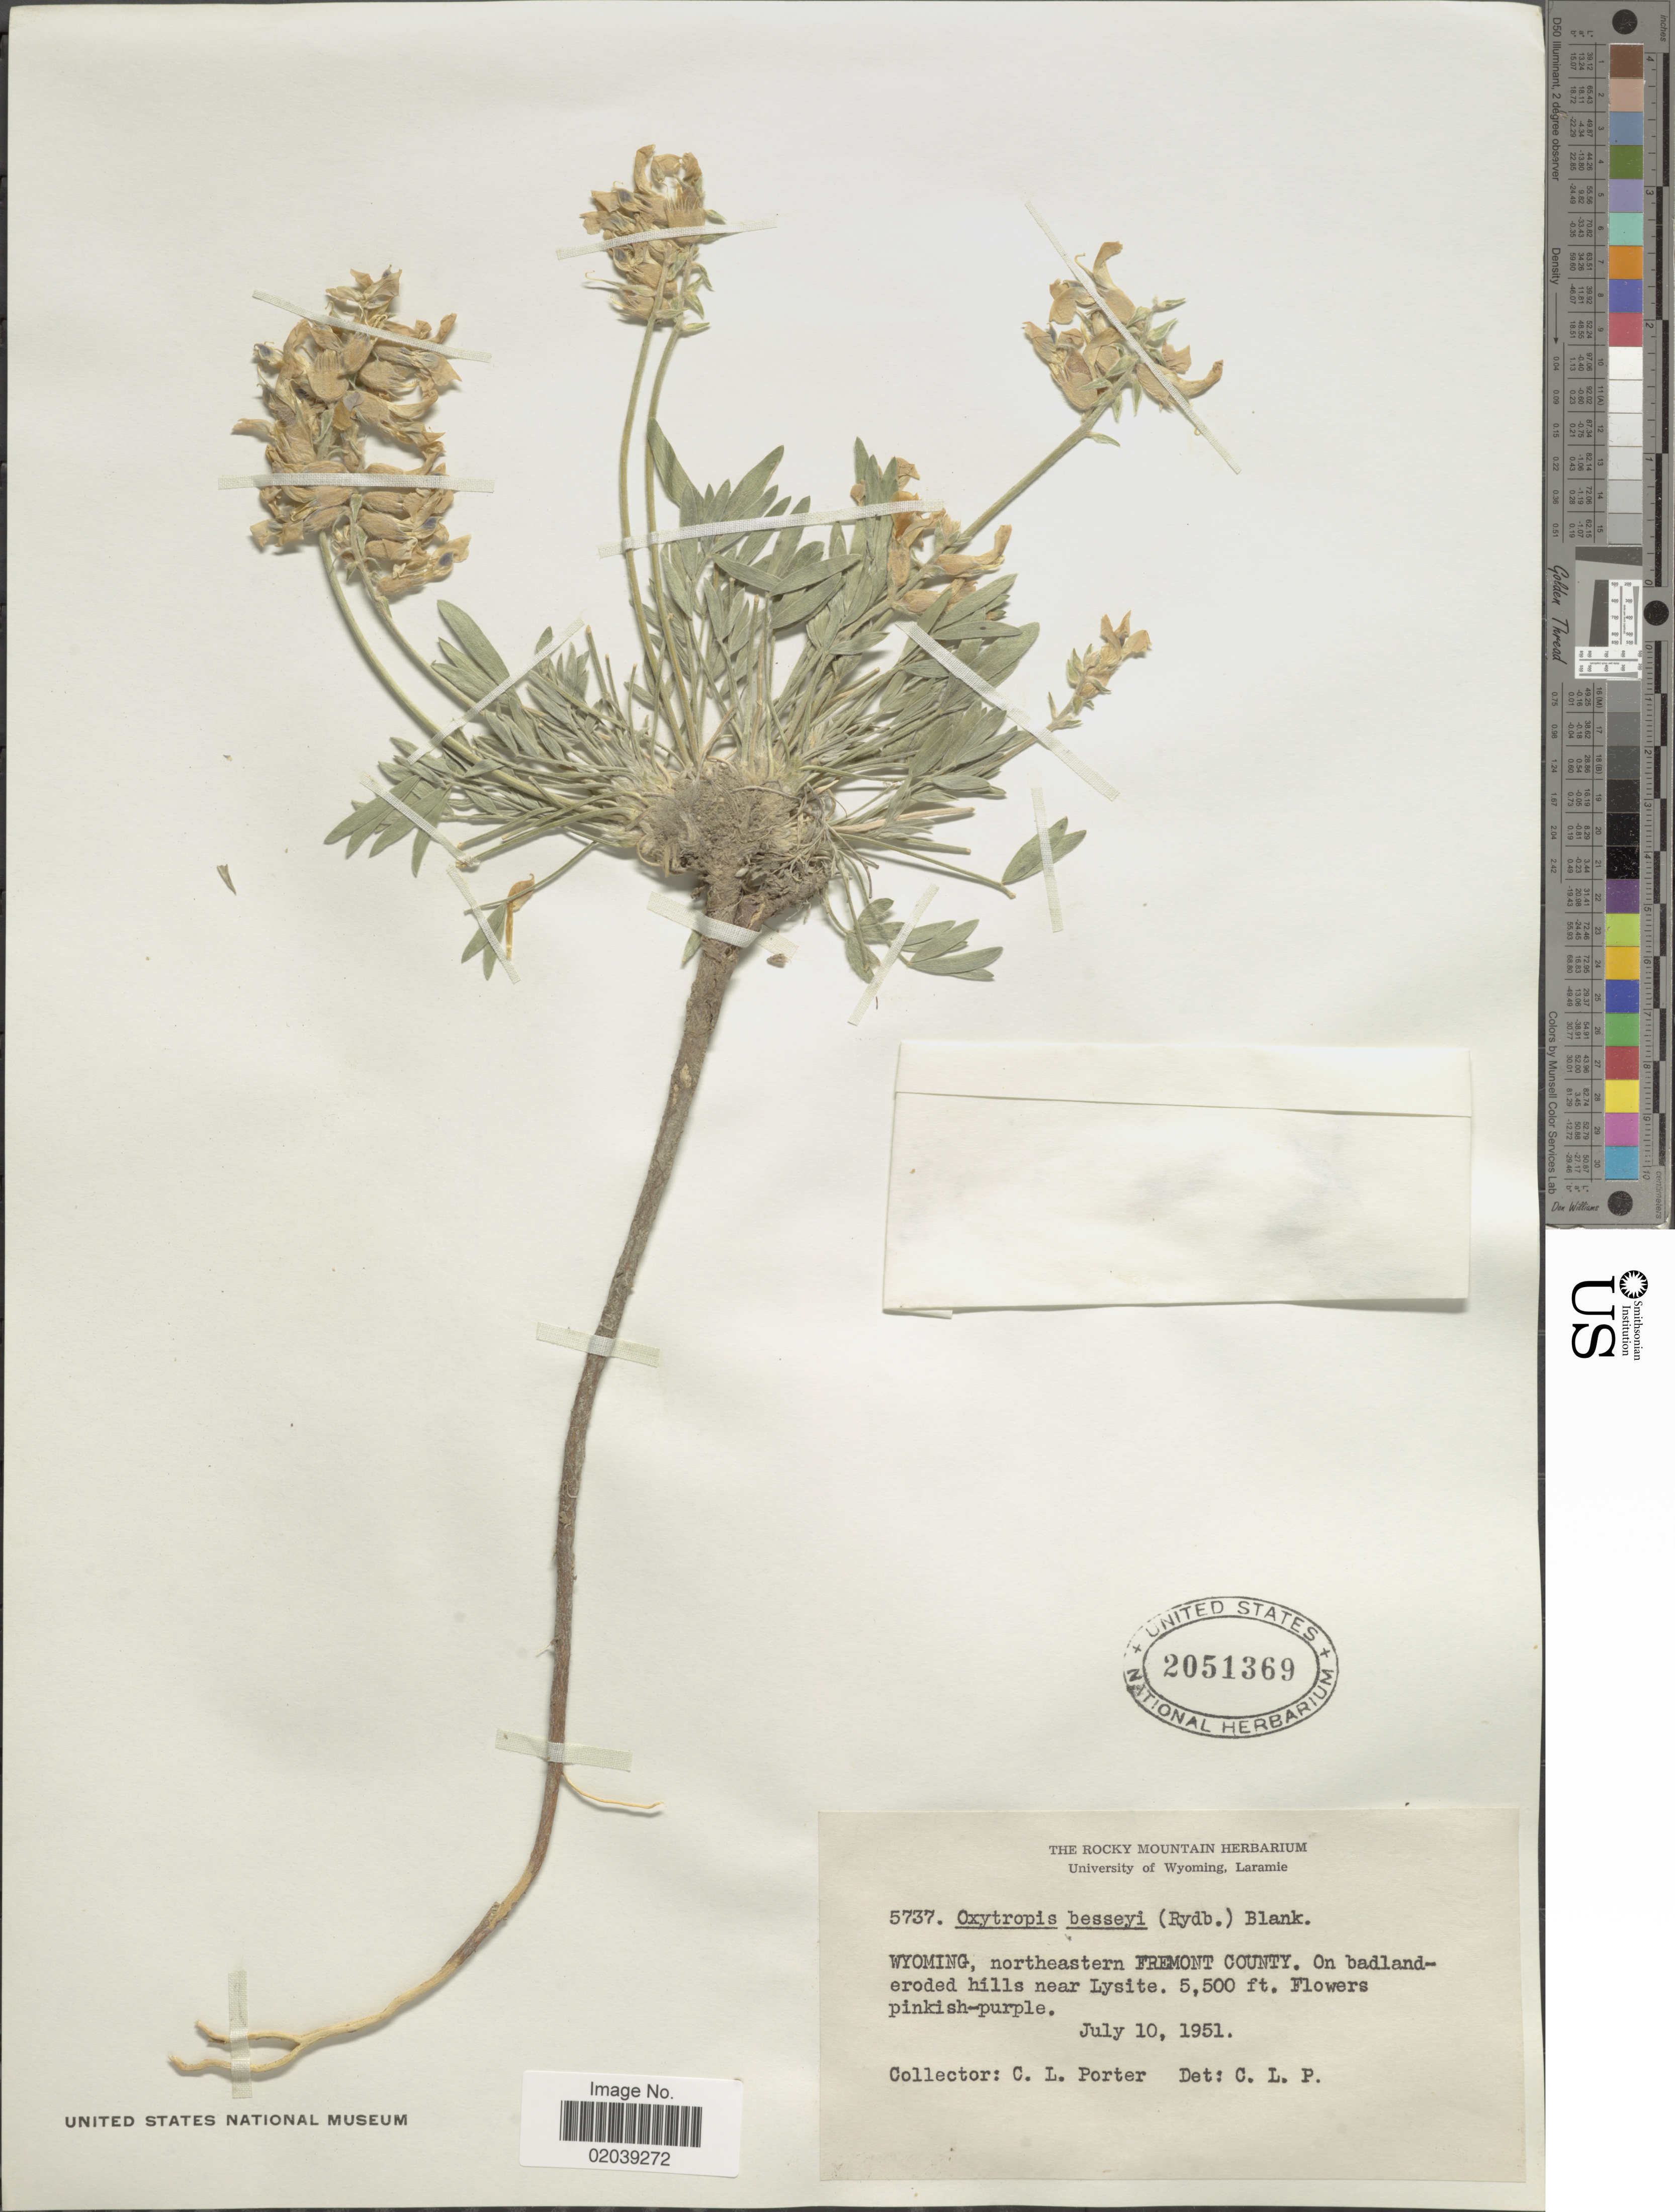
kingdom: Plantae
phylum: Tracheophyta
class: Magnoliopsida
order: Fabales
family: Fabaceae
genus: Oxytropis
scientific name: Oxytropis besseyi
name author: (Rydb.) Blank.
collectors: C. L. Porter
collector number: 5737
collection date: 1951-07-10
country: United States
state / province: Wyoming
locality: Northeastern Fremont County. On badland- eroded hills near Lysite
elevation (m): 1676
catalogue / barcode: US 2051369